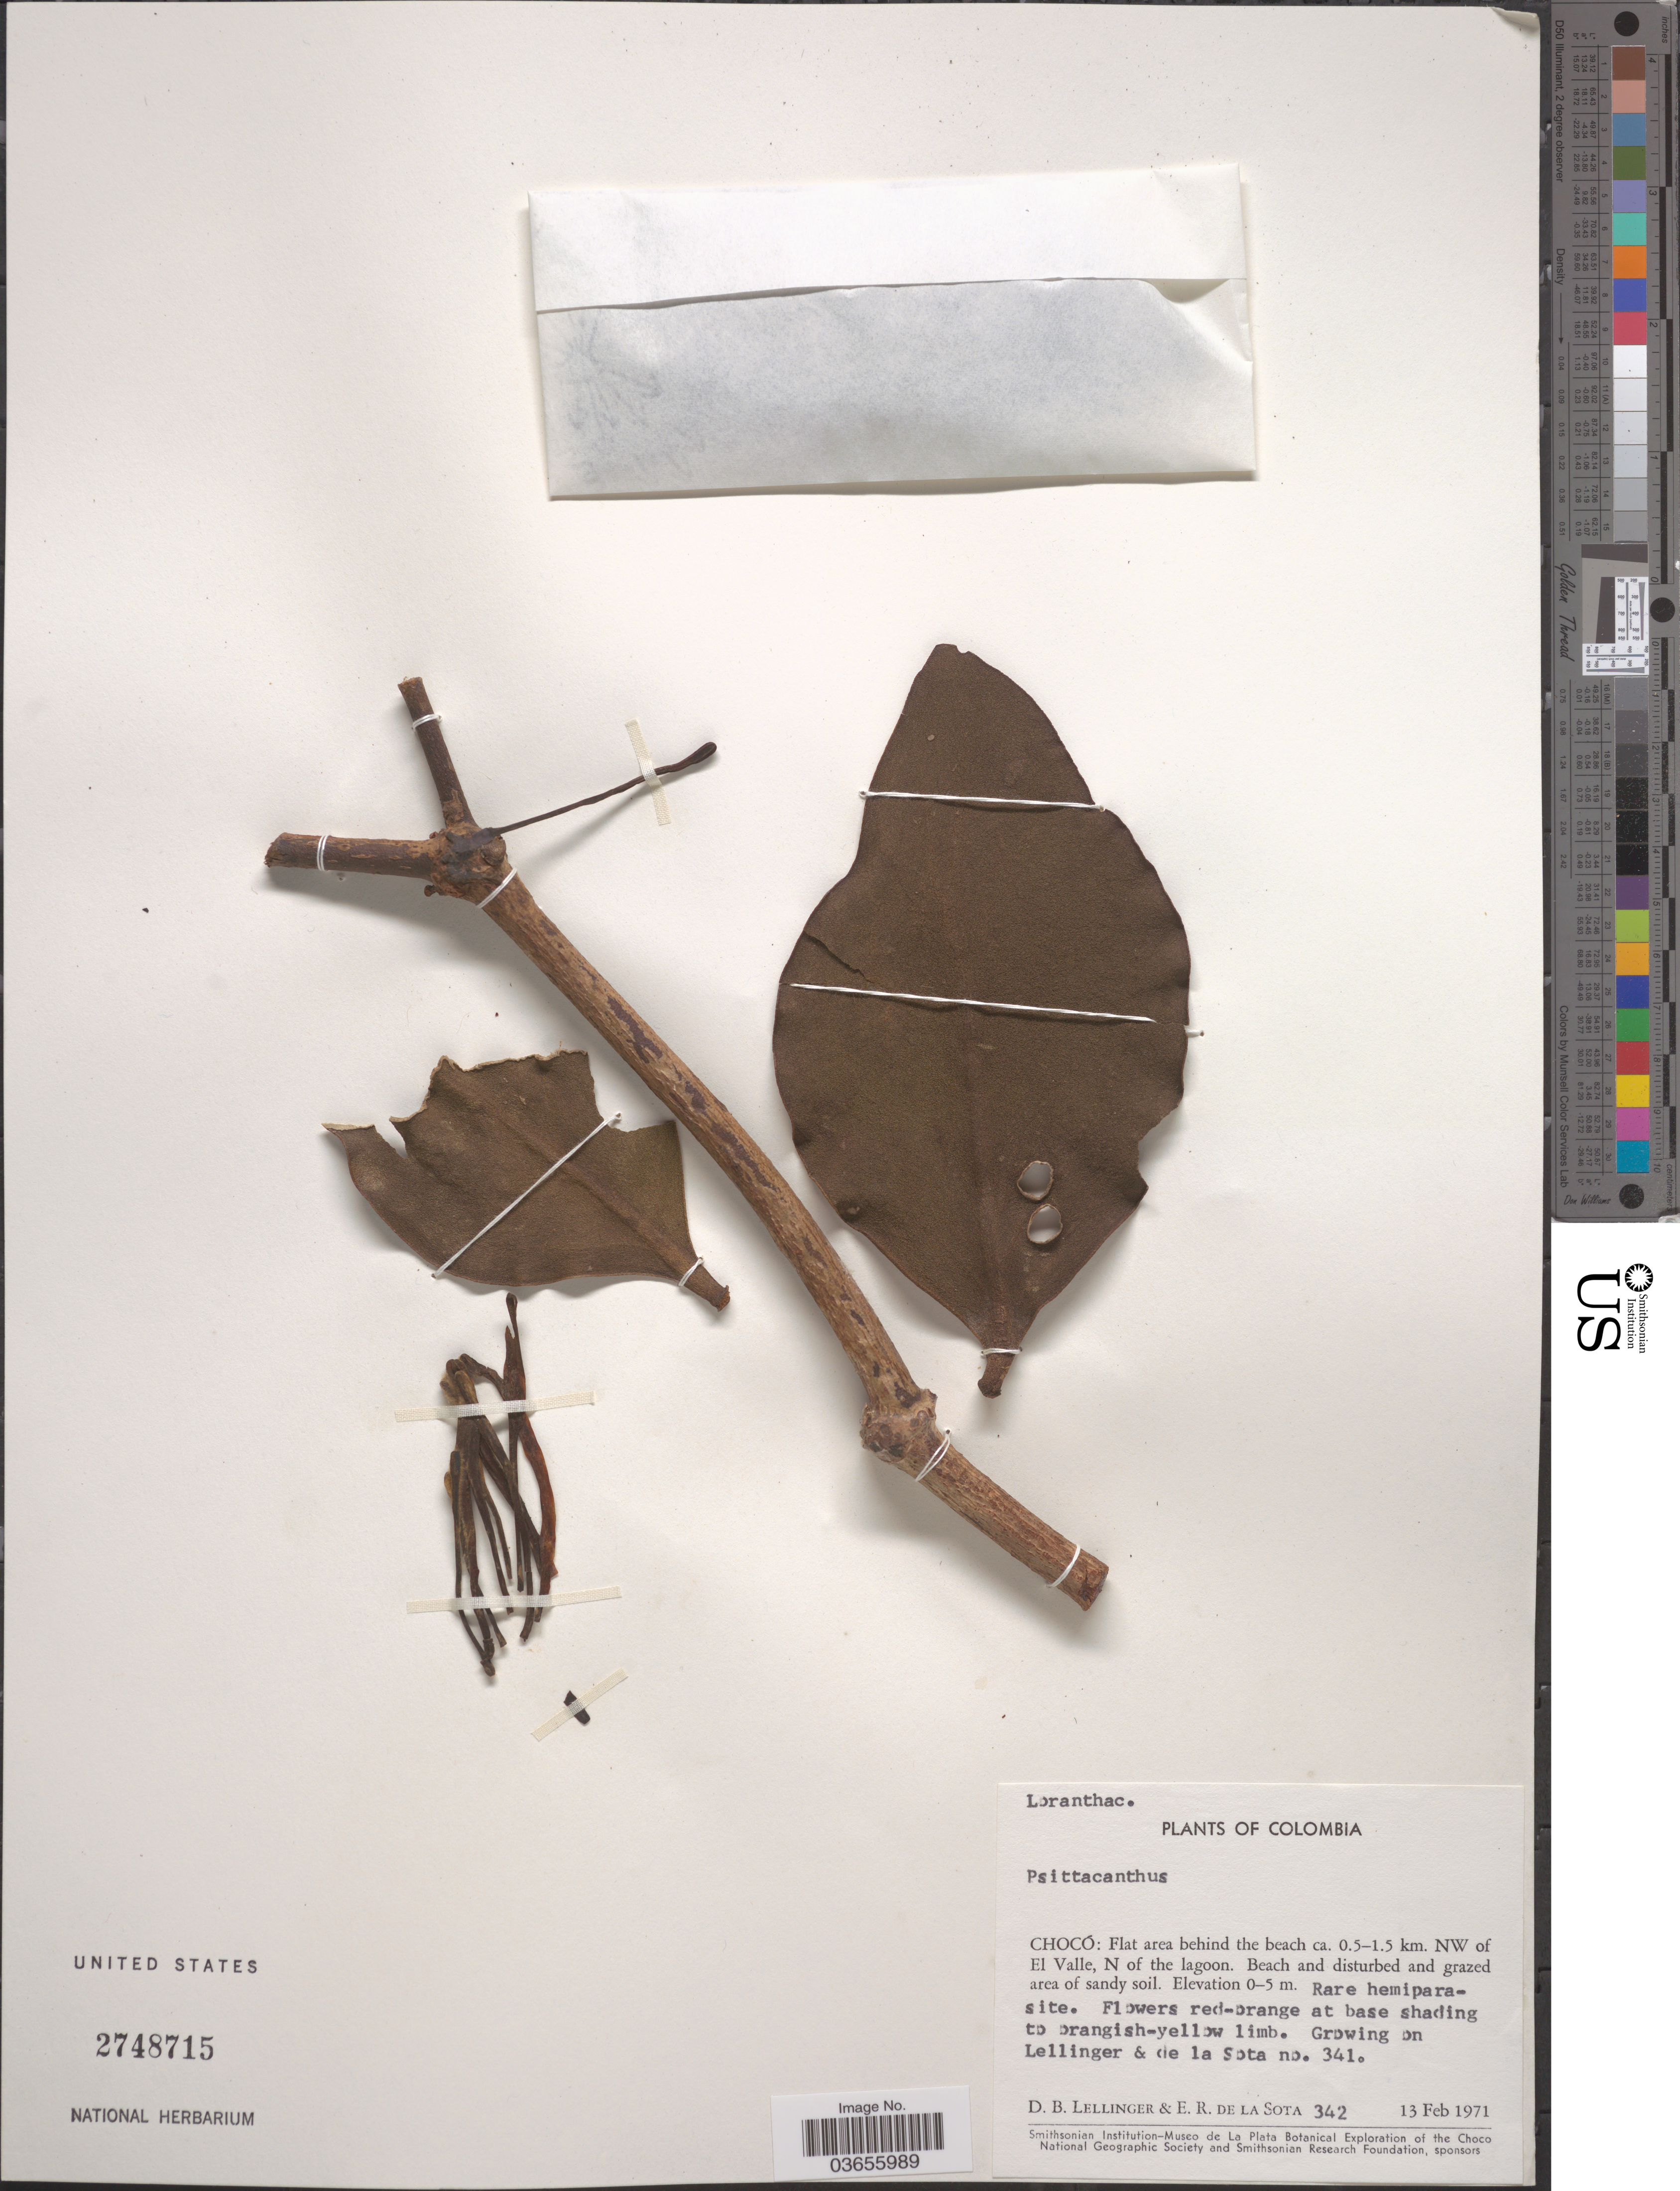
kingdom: Plantae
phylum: Tracheophyta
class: Magnoliopsida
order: Santalales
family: Loranthaceae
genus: Psittacanthus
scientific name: Psittacanthus sp.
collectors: D. B. Lellinger & E. R. de la Sota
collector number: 342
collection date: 1971-02-13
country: Colombia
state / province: Chocó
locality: Flat area behind the beach ca. 0.5-1.5 km. NW of El Valle, N of the lagoon.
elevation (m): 0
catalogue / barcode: US 2748715